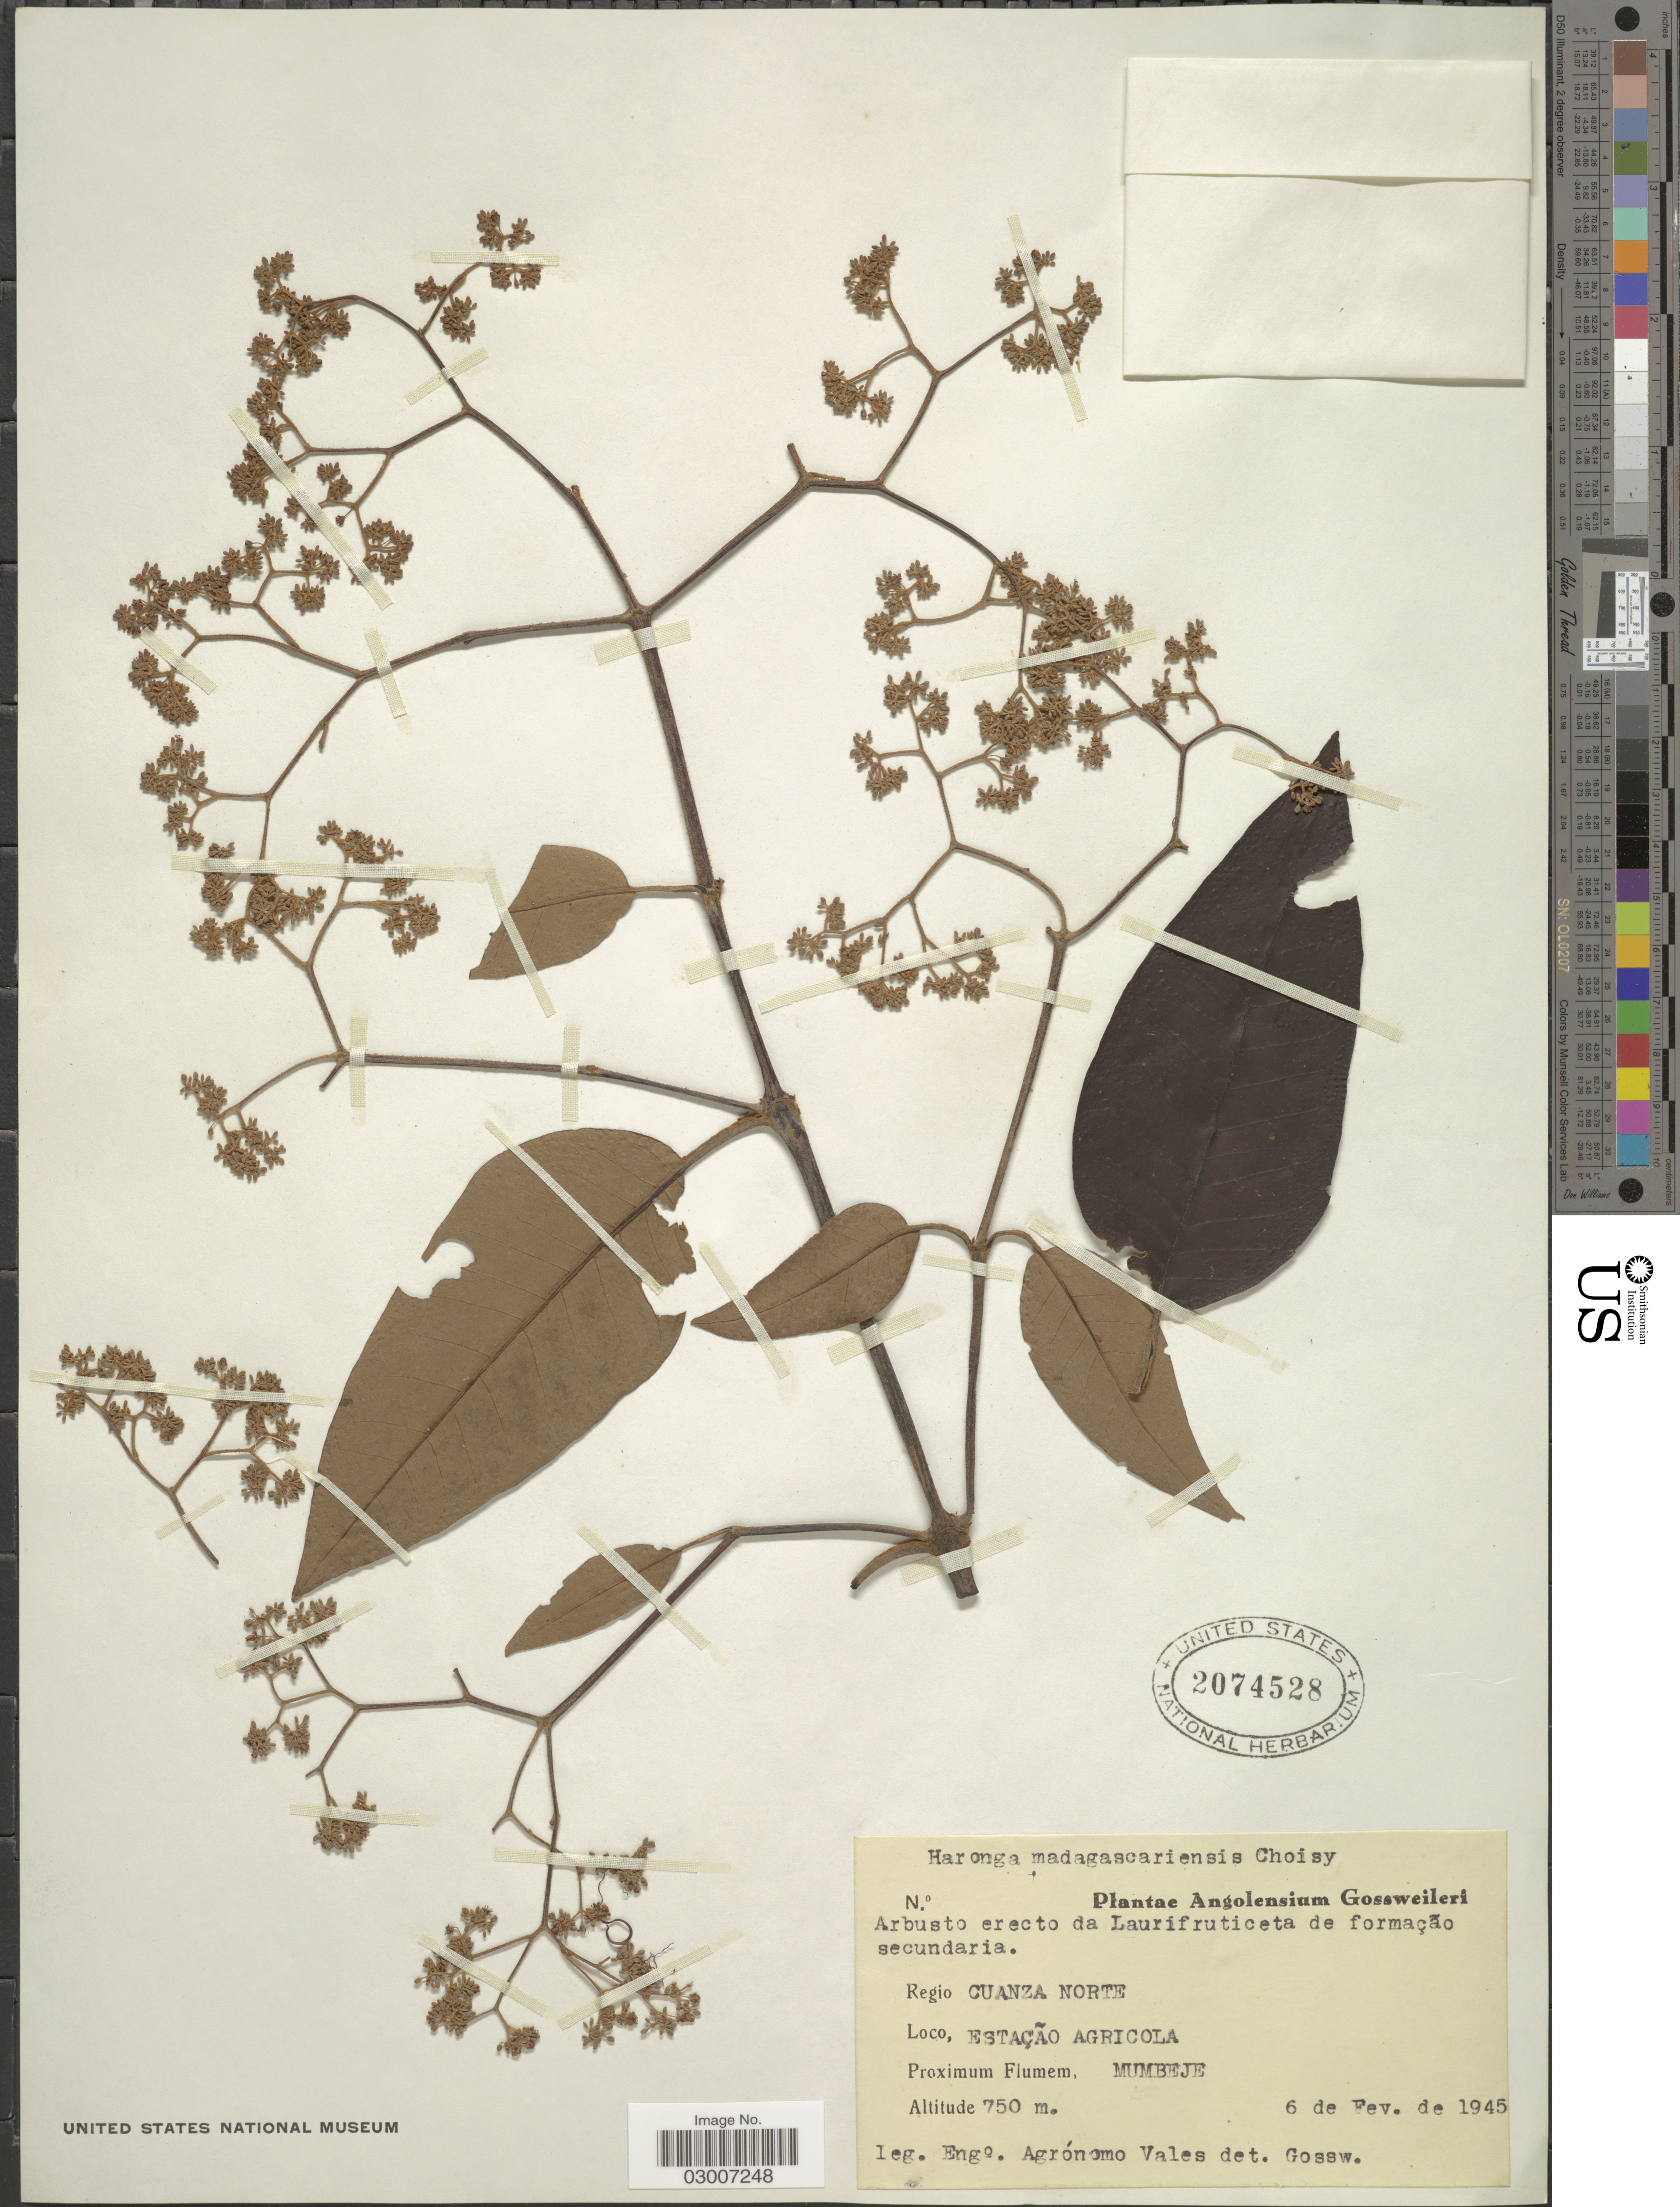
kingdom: Plantae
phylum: Tracheophyta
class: Magnoliopsida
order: Malpighiales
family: Hypericaceae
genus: Harungana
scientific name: Harungana madagascariensis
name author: Lam. ex Poir.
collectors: E. Vales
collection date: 1945-02-06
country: Angola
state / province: Cuanza Norte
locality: Regio Cuanza Norte. Estação Agricola. Mumbeje.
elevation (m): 750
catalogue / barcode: US 2074528